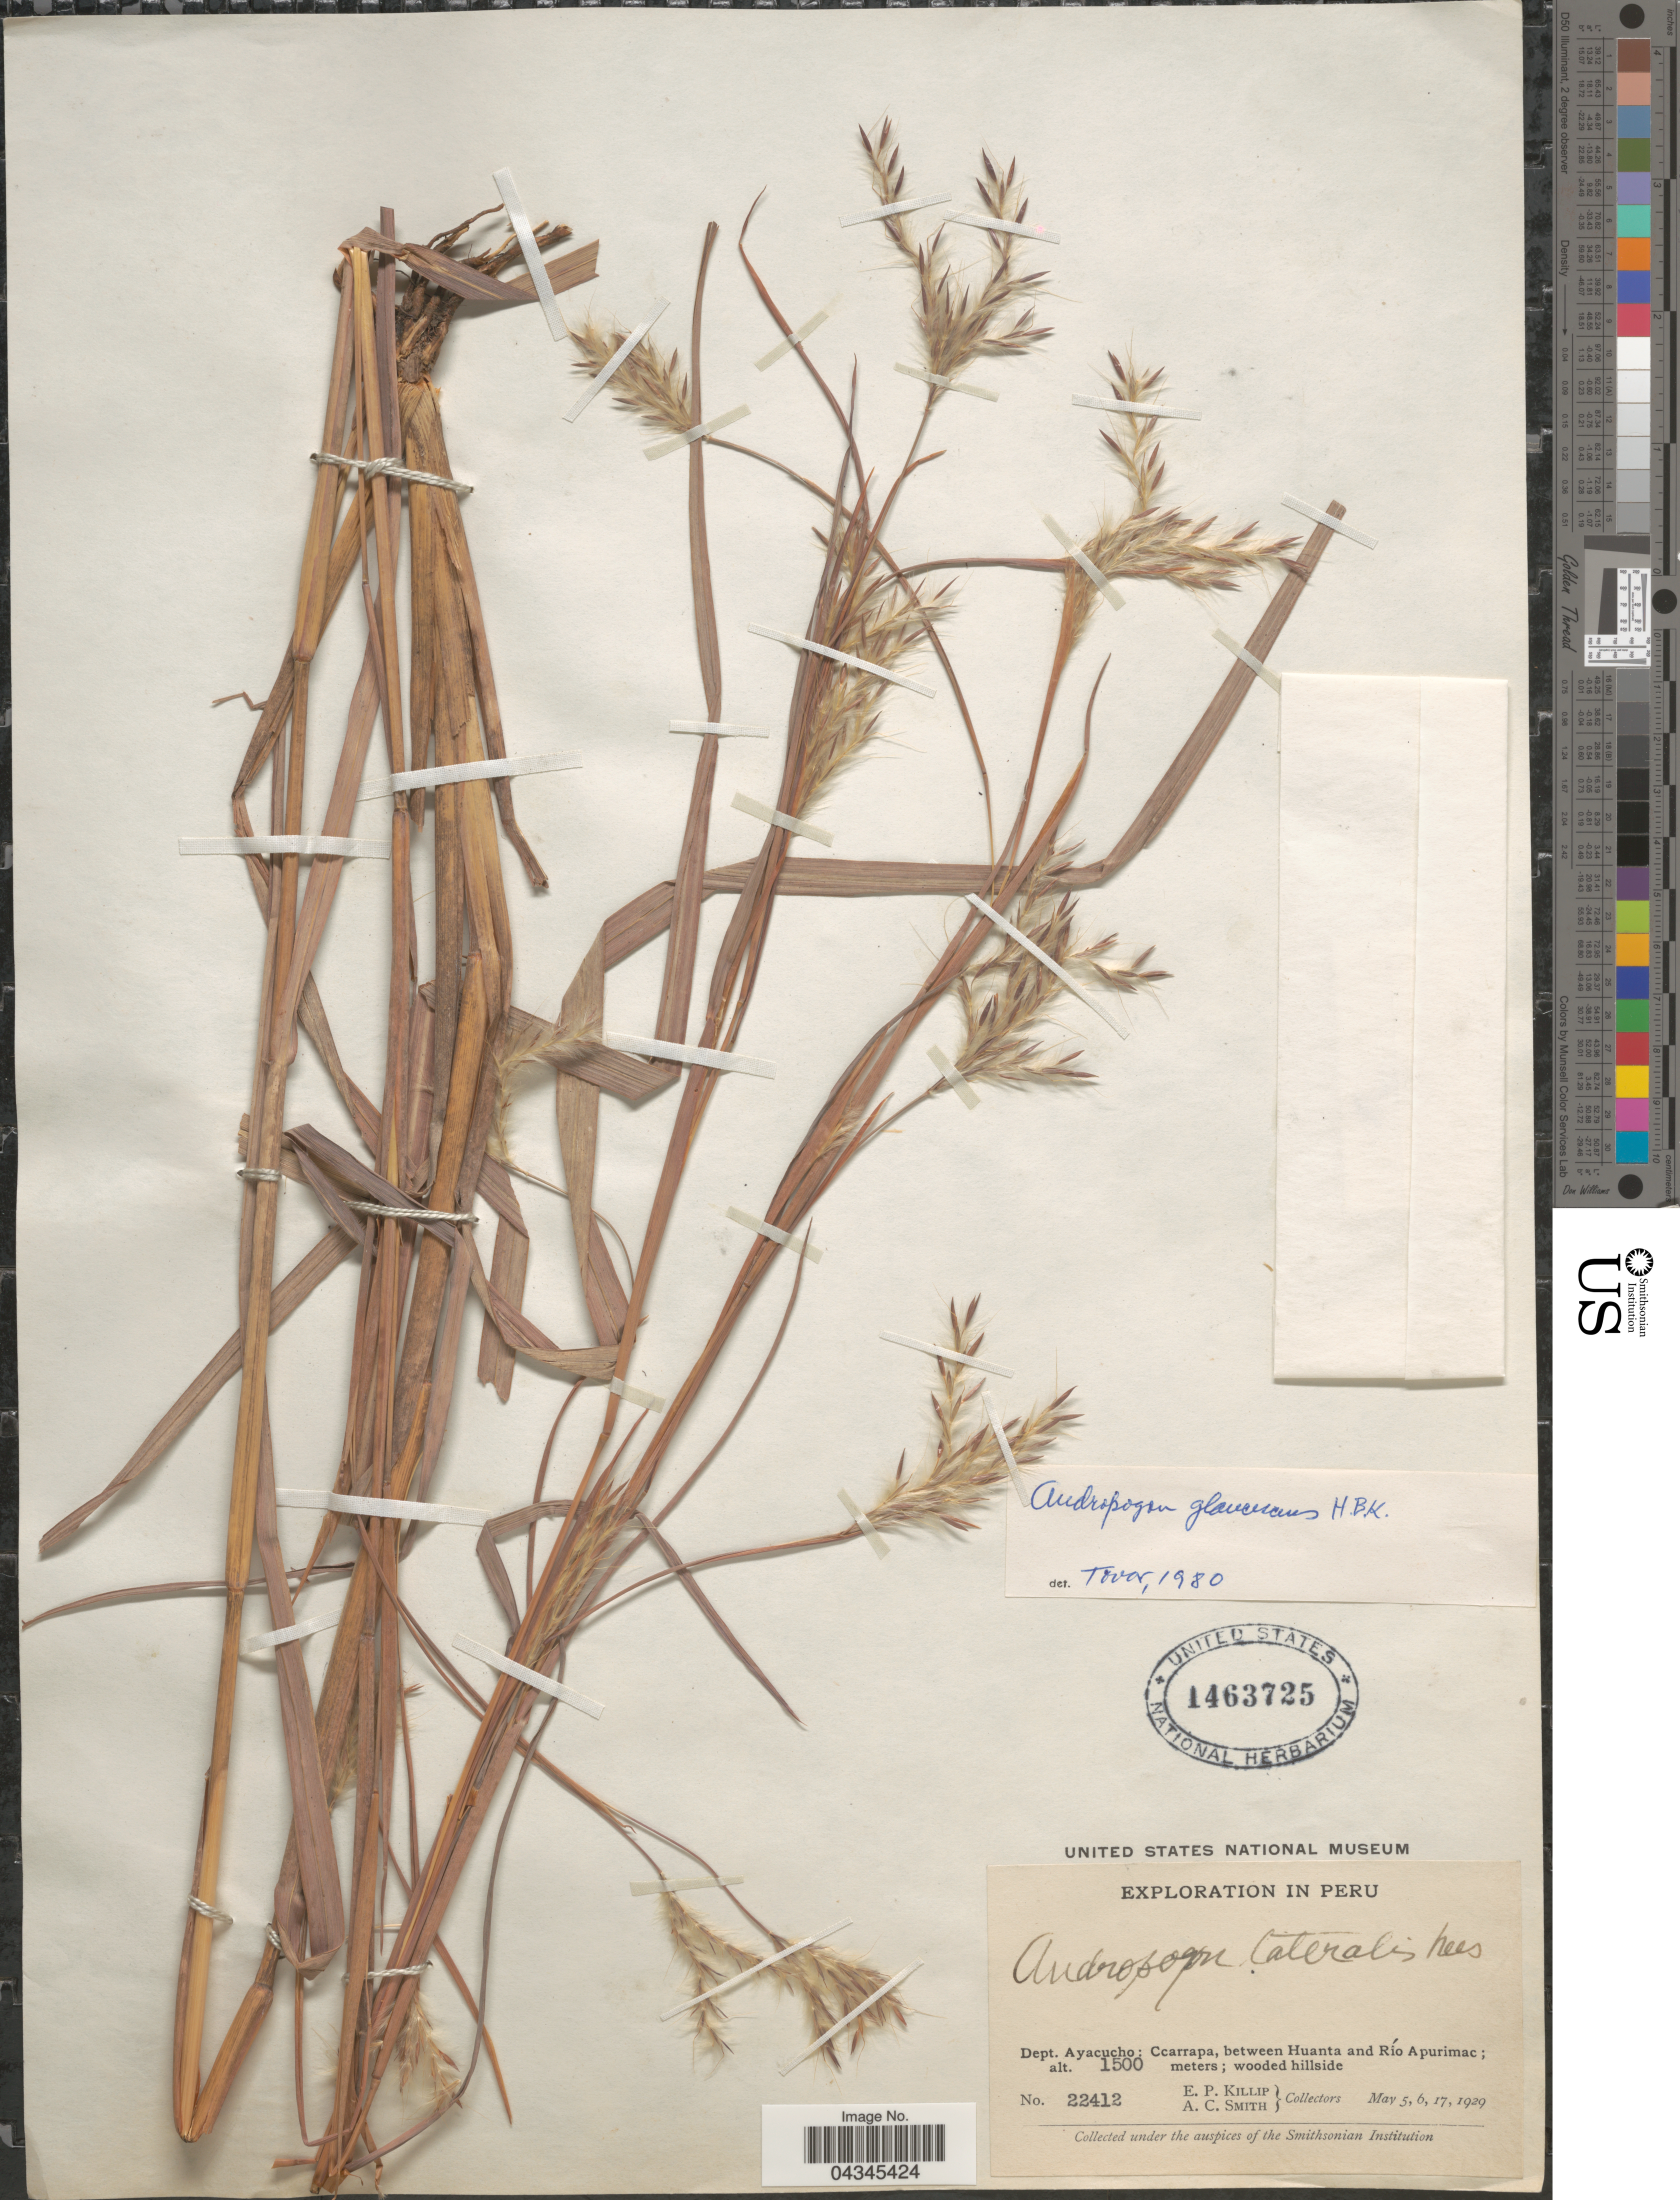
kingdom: Plantae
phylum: Tracheophyta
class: Liliopsida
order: Poales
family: Poaceae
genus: Andropogon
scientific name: Andropogon glaucescens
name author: Kunth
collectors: E. P. Killip & A. C. Smith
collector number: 22412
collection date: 1929-05-05/1929-05-17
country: Peru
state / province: Ayacucho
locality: Exploration In Peru. Dept. Ayacucho: Ccarrapa, between Huanta and Río Apurimac.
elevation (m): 1500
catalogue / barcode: US 1463725